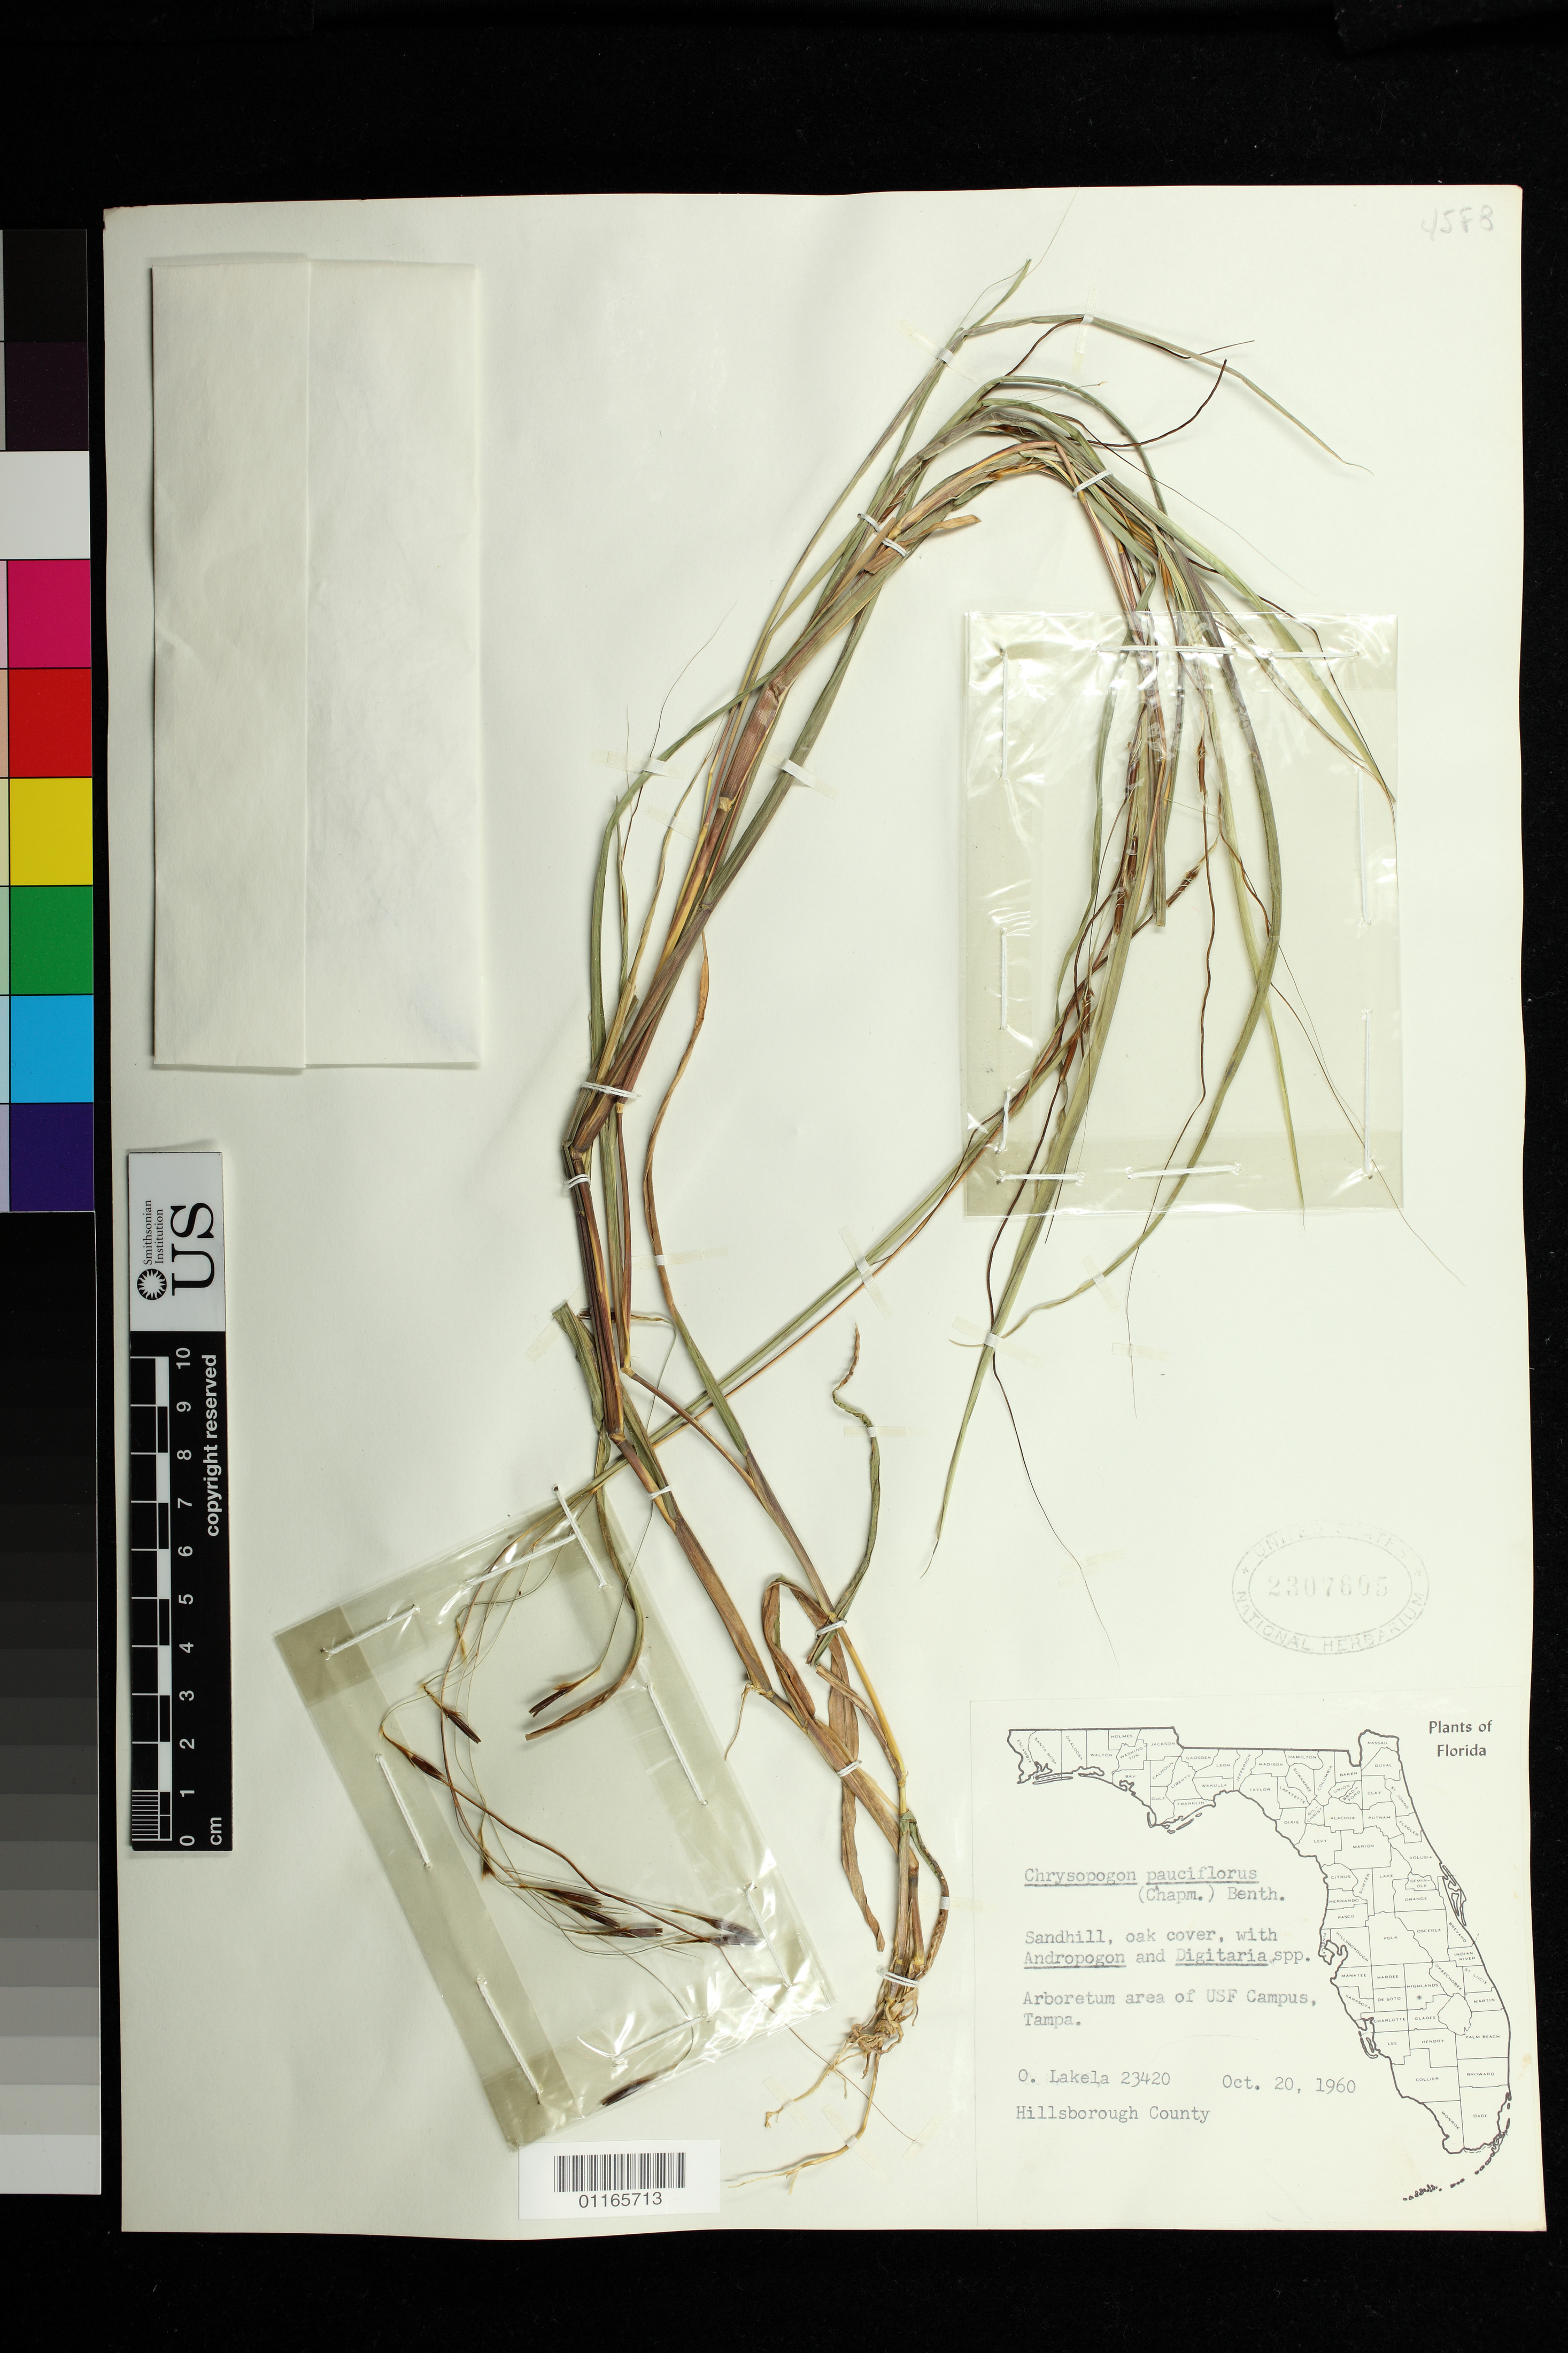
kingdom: Plantae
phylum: Tracheophyta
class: Liliopsida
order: Poales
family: Poaceae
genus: Chrysopogon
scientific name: Chrysopogon pauciflorus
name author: (Chapm.) Benth. ex Vasey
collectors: O. Lakela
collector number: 23420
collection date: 1960-10-20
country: United States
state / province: Florida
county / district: Hillsborough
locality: Arboretum area of USF Campus, Tampa.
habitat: Sandhill, oak cover, with Andropogon and Digitaria spp.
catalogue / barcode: US 2307605